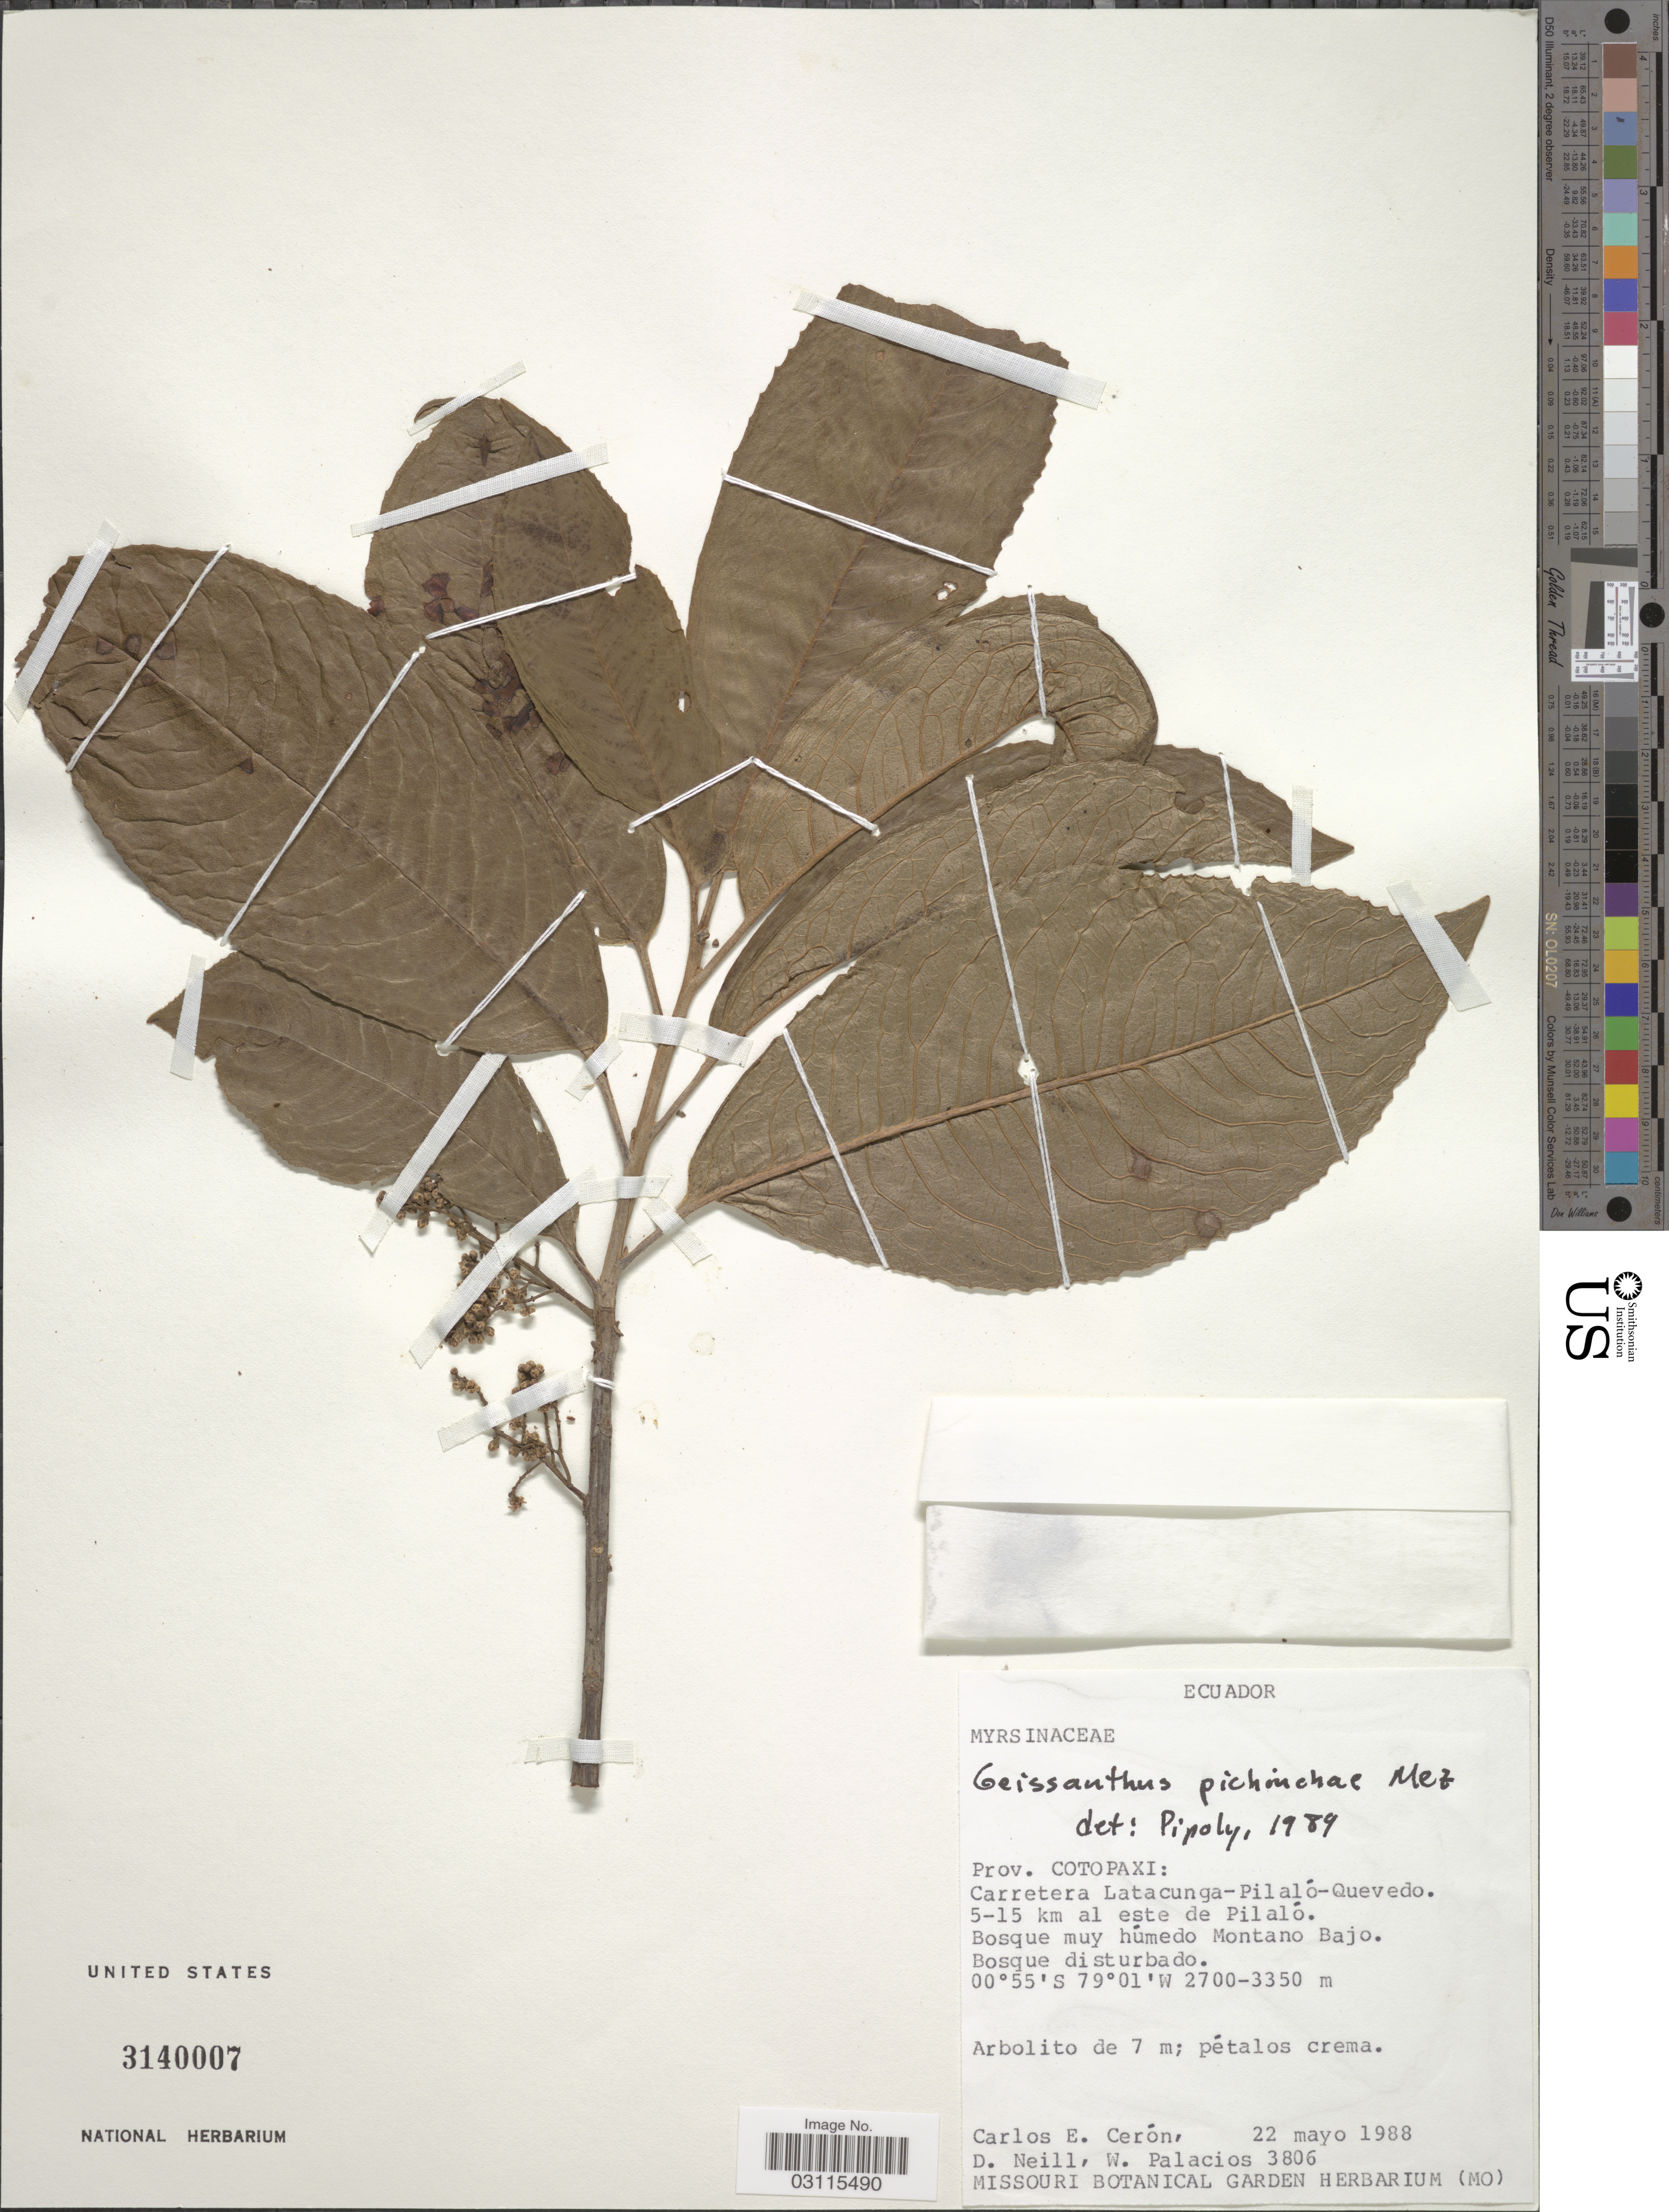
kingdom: Plantae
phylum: Tracheophyta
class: Magnoliopsida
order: Ericales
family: Primulaceae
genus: Geissanthus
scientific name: Geissanthus pichinchae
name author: Mez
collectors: C. E. Cerón M., D. Neill & W. Palacios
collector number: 3806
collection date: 1988-05-22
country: Ecuador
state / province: Cotopaxi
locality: Prov. Cotopaxi: Carretera Latacunga-Pilaló-Quevedo. 5-15 km al este de Pilaló. Bosque muy húmedo Montano Bajo.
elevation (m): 2700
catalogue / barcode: US 3140007